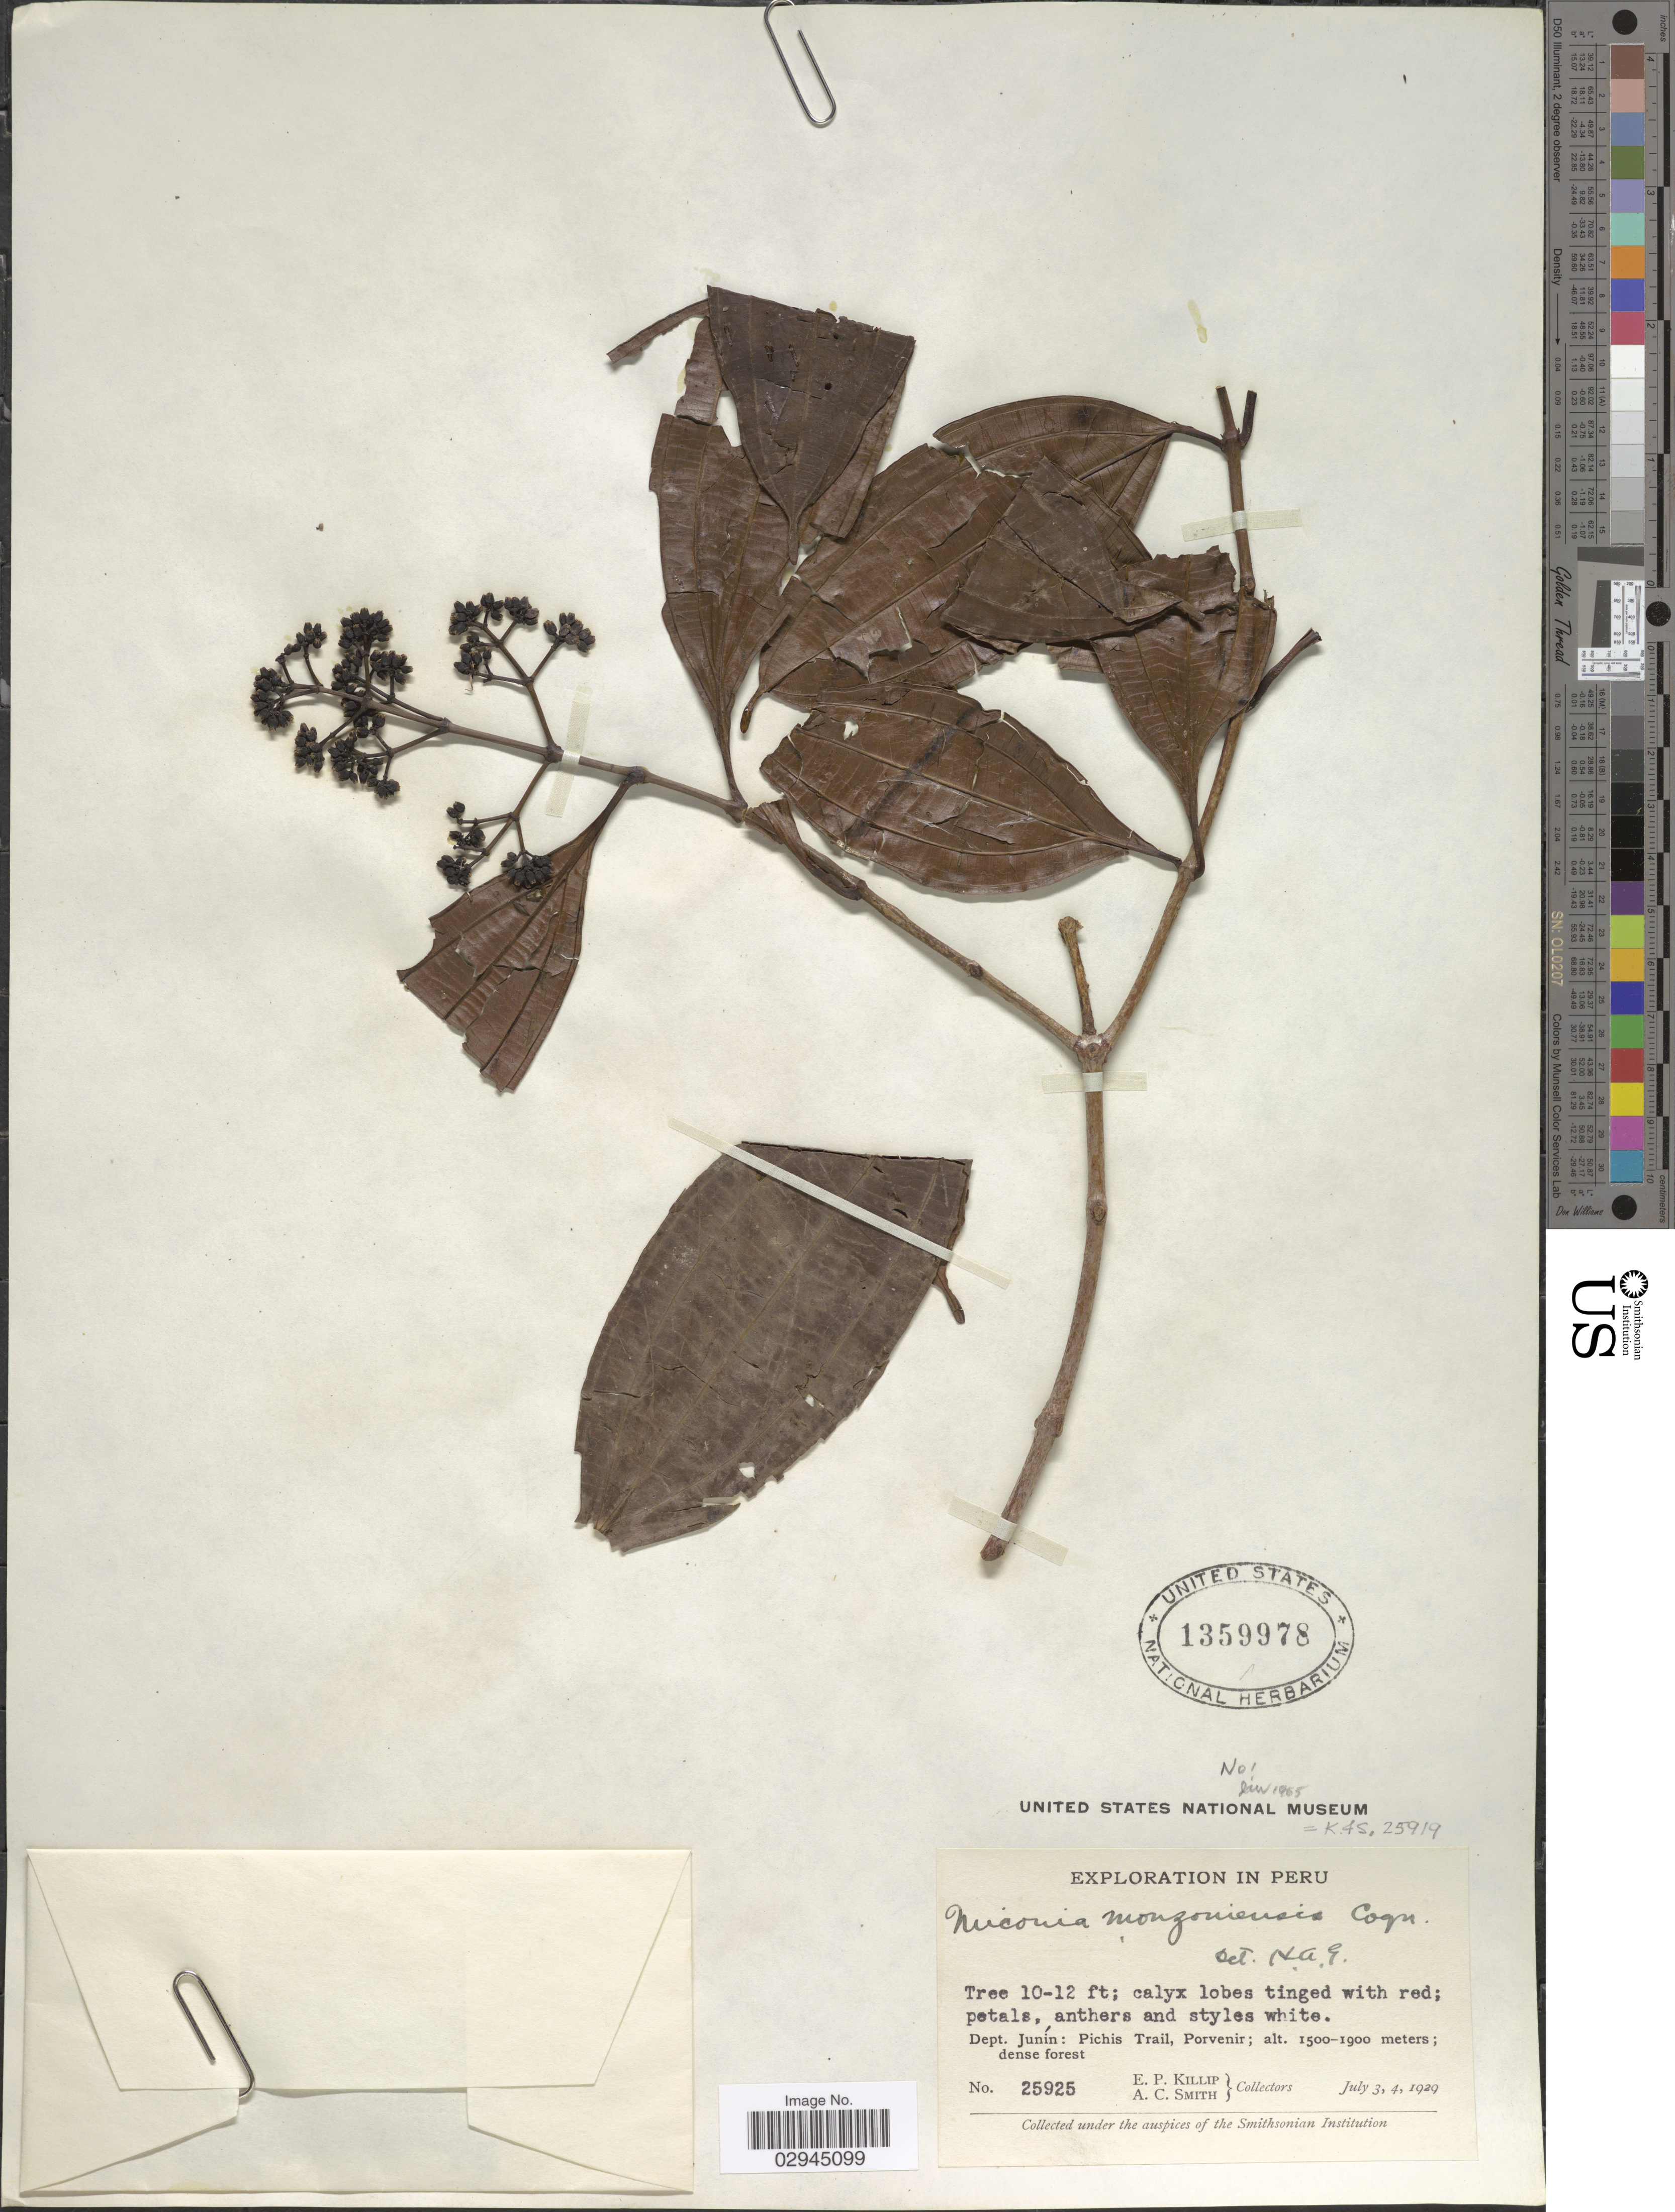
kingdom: Plantae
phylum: Tracheophyta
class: Magnoliopsida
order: Myrtales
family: Melastomataceae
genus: Miconia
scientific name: Miconia sp.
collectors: E. P. Killip & A. C. Smith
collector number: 25925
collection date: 1929-07-03/1929-07-04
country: Peru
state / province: Junín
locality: Dept. Junín: Pichis Trail, Porvenir.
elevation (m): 1500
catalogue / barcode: US 1359978